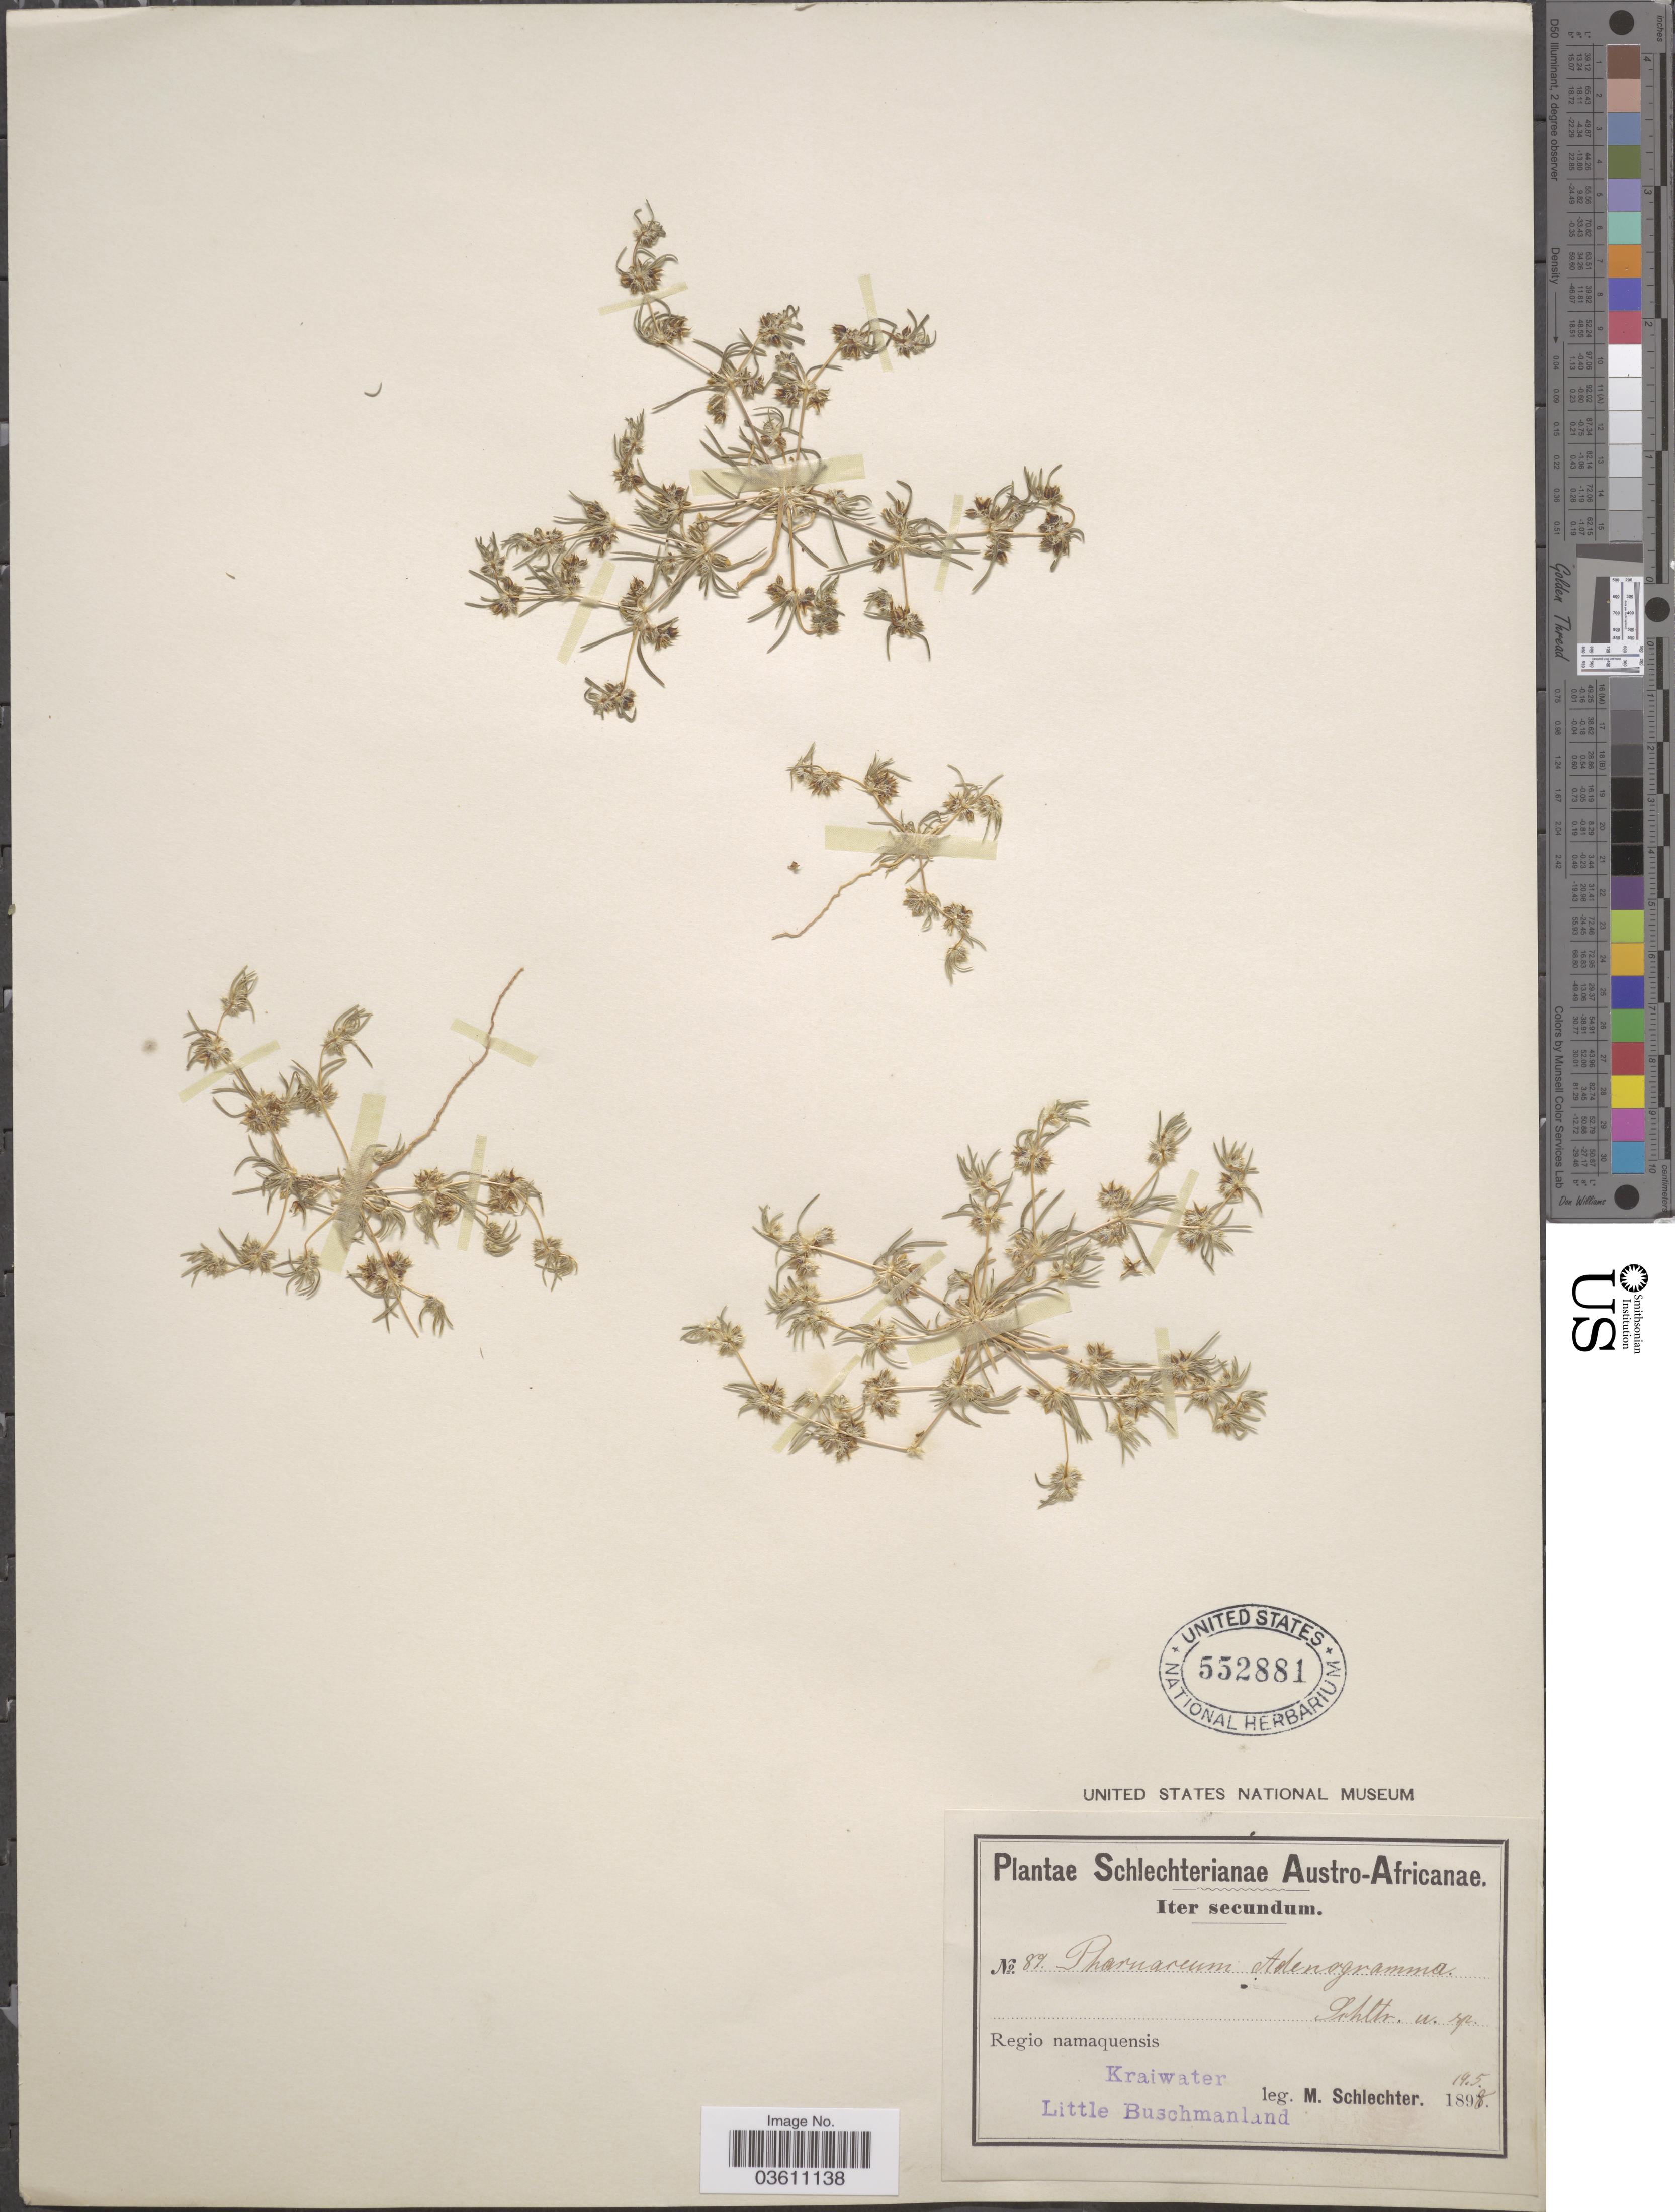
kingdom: Plantae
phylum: Tracheophyta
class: Magnoliopsida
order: Caryophyllales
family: Molluginaceae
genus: Suessenguthiella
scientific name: Suessenguthiella scleranthoides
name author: (Sond.) Friedrich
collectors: Schlechter, --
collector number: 89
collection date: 1898-05-19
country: South Africa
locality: Austro-Africanae, Regio namaquensis Kraiwater Little Buschmanland.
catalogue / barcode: US 552881